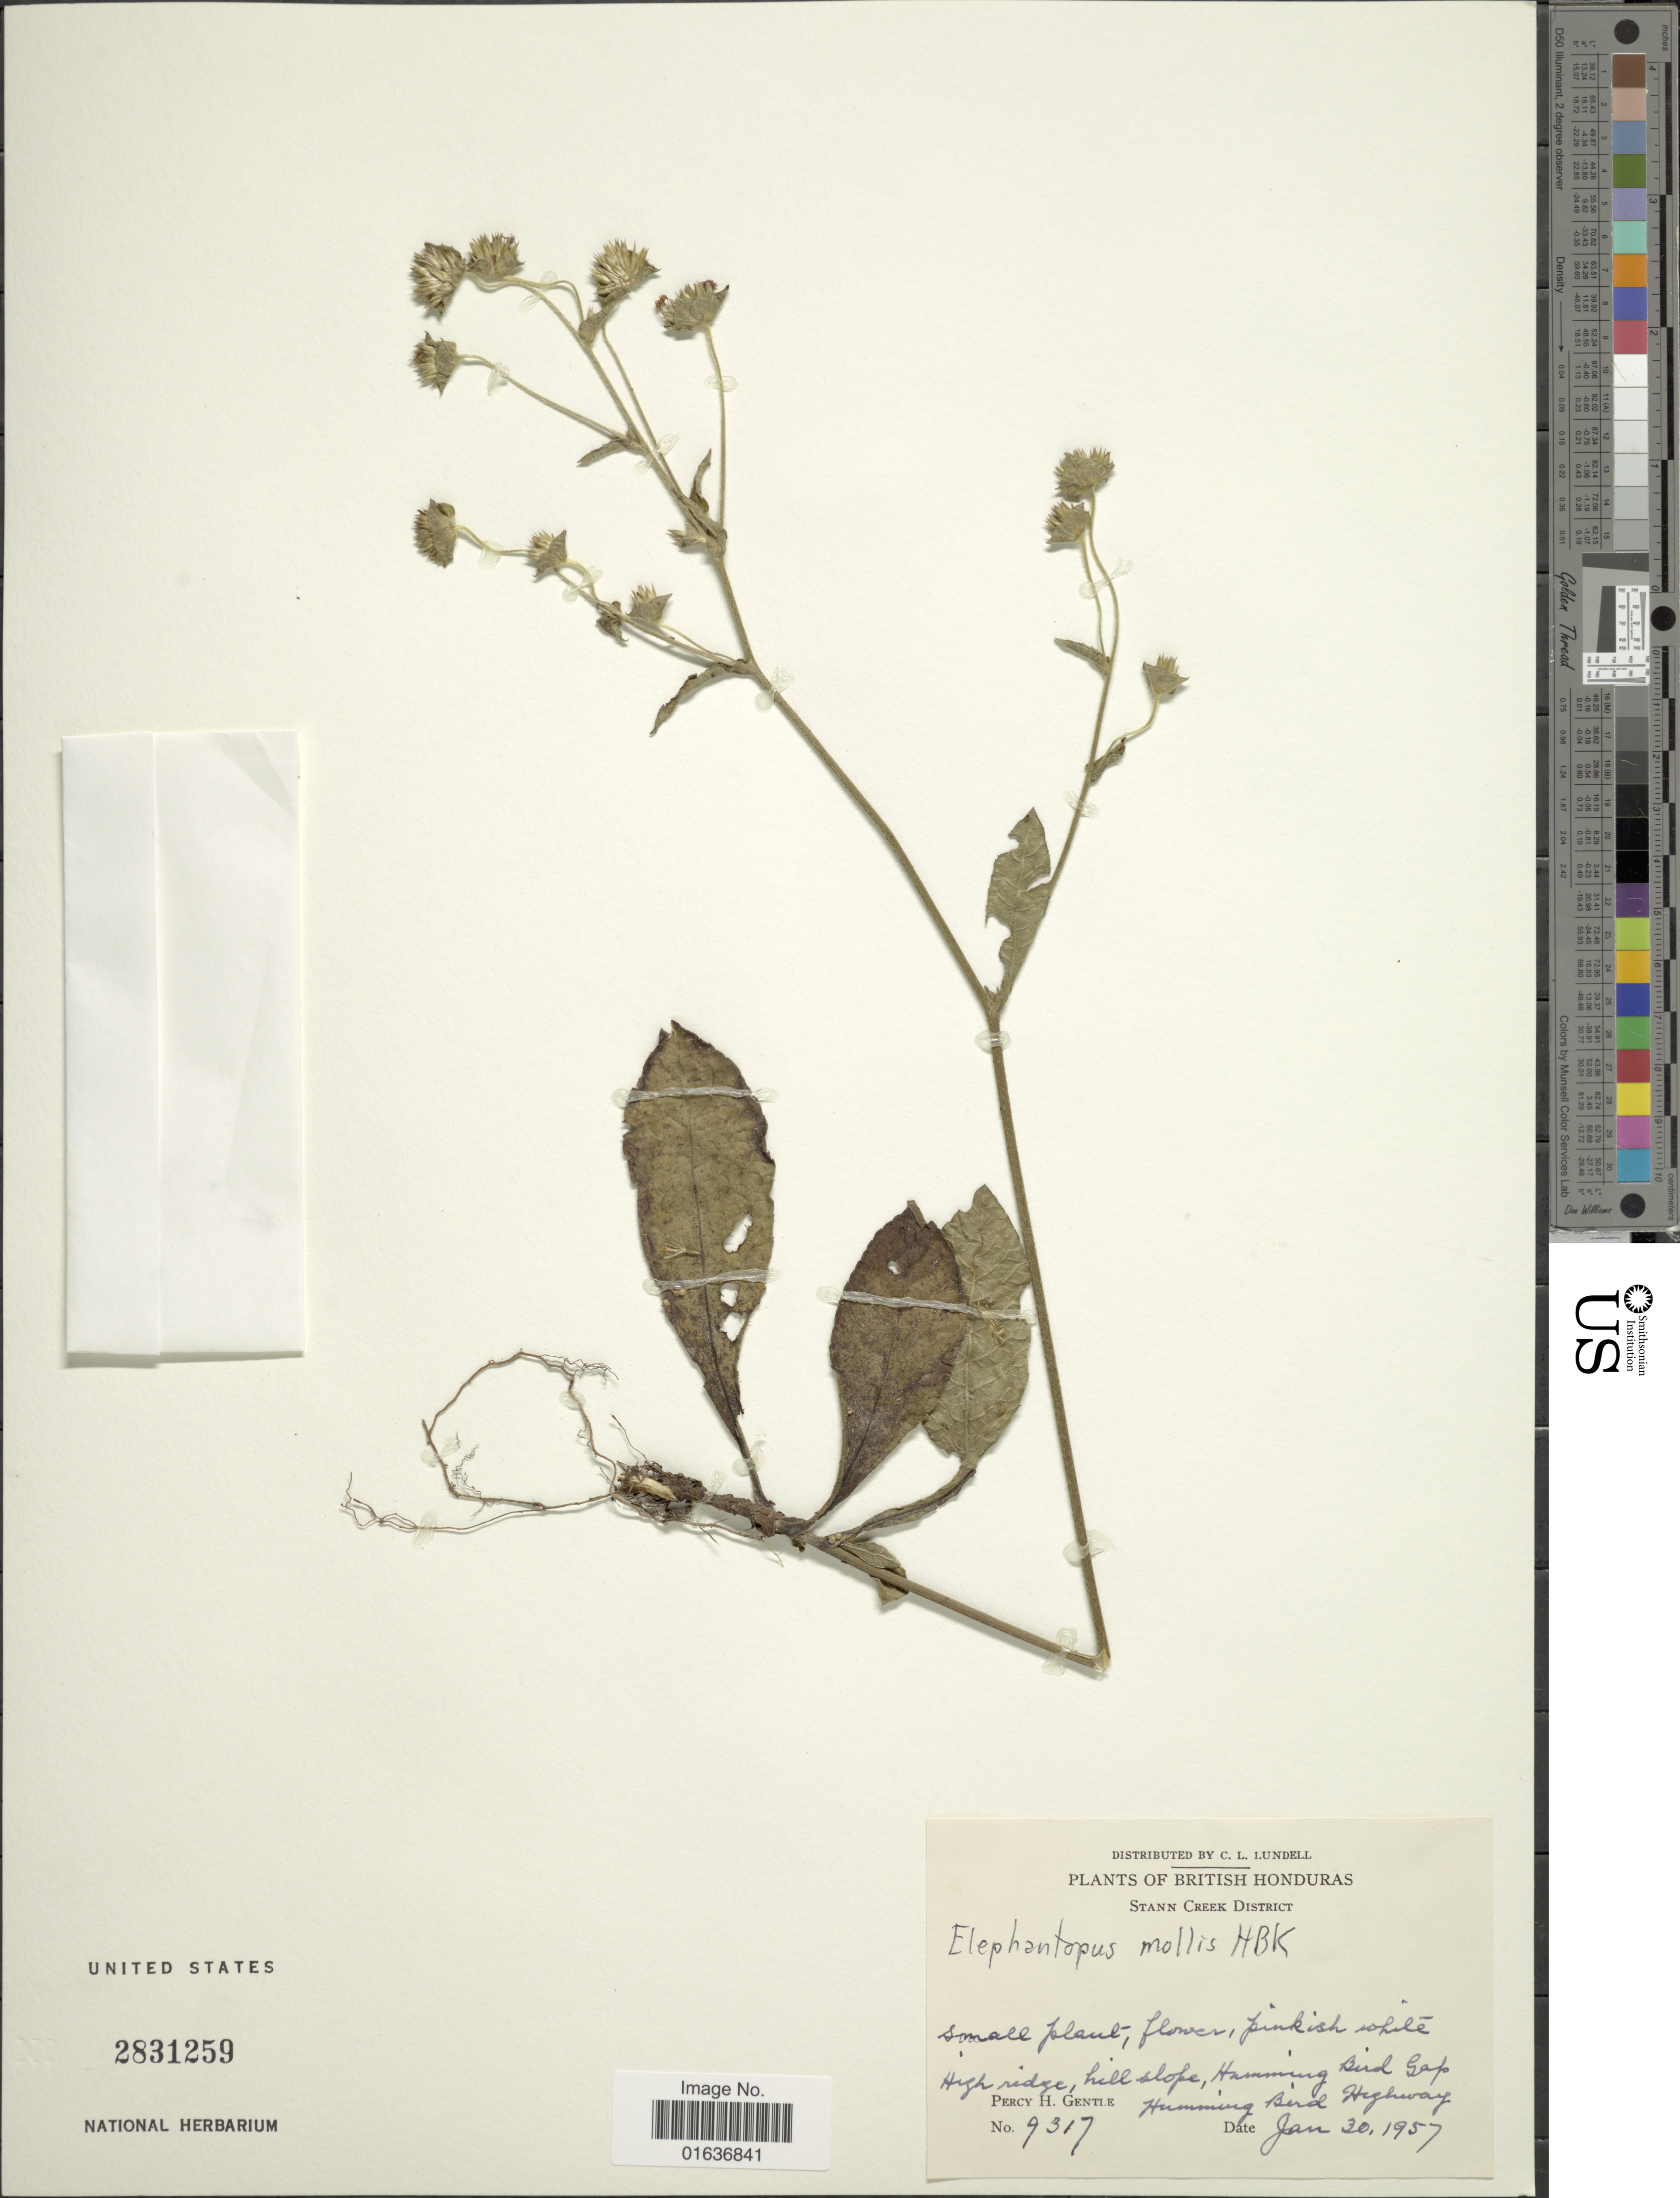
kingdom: Plantae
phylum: Tracheophyta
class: Magnoliopsida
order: Asterales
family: Asteraceae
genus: Elephantopus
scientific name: Elephantopus mollis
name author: Kunth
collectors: P. H. Gentle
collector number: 9317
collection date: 1957-01-30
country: Belize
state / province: Stann Creek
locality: British Honduras, Stann Creek District, Humming Bird gap, Humming Bird Highway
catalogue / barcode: US 2831259